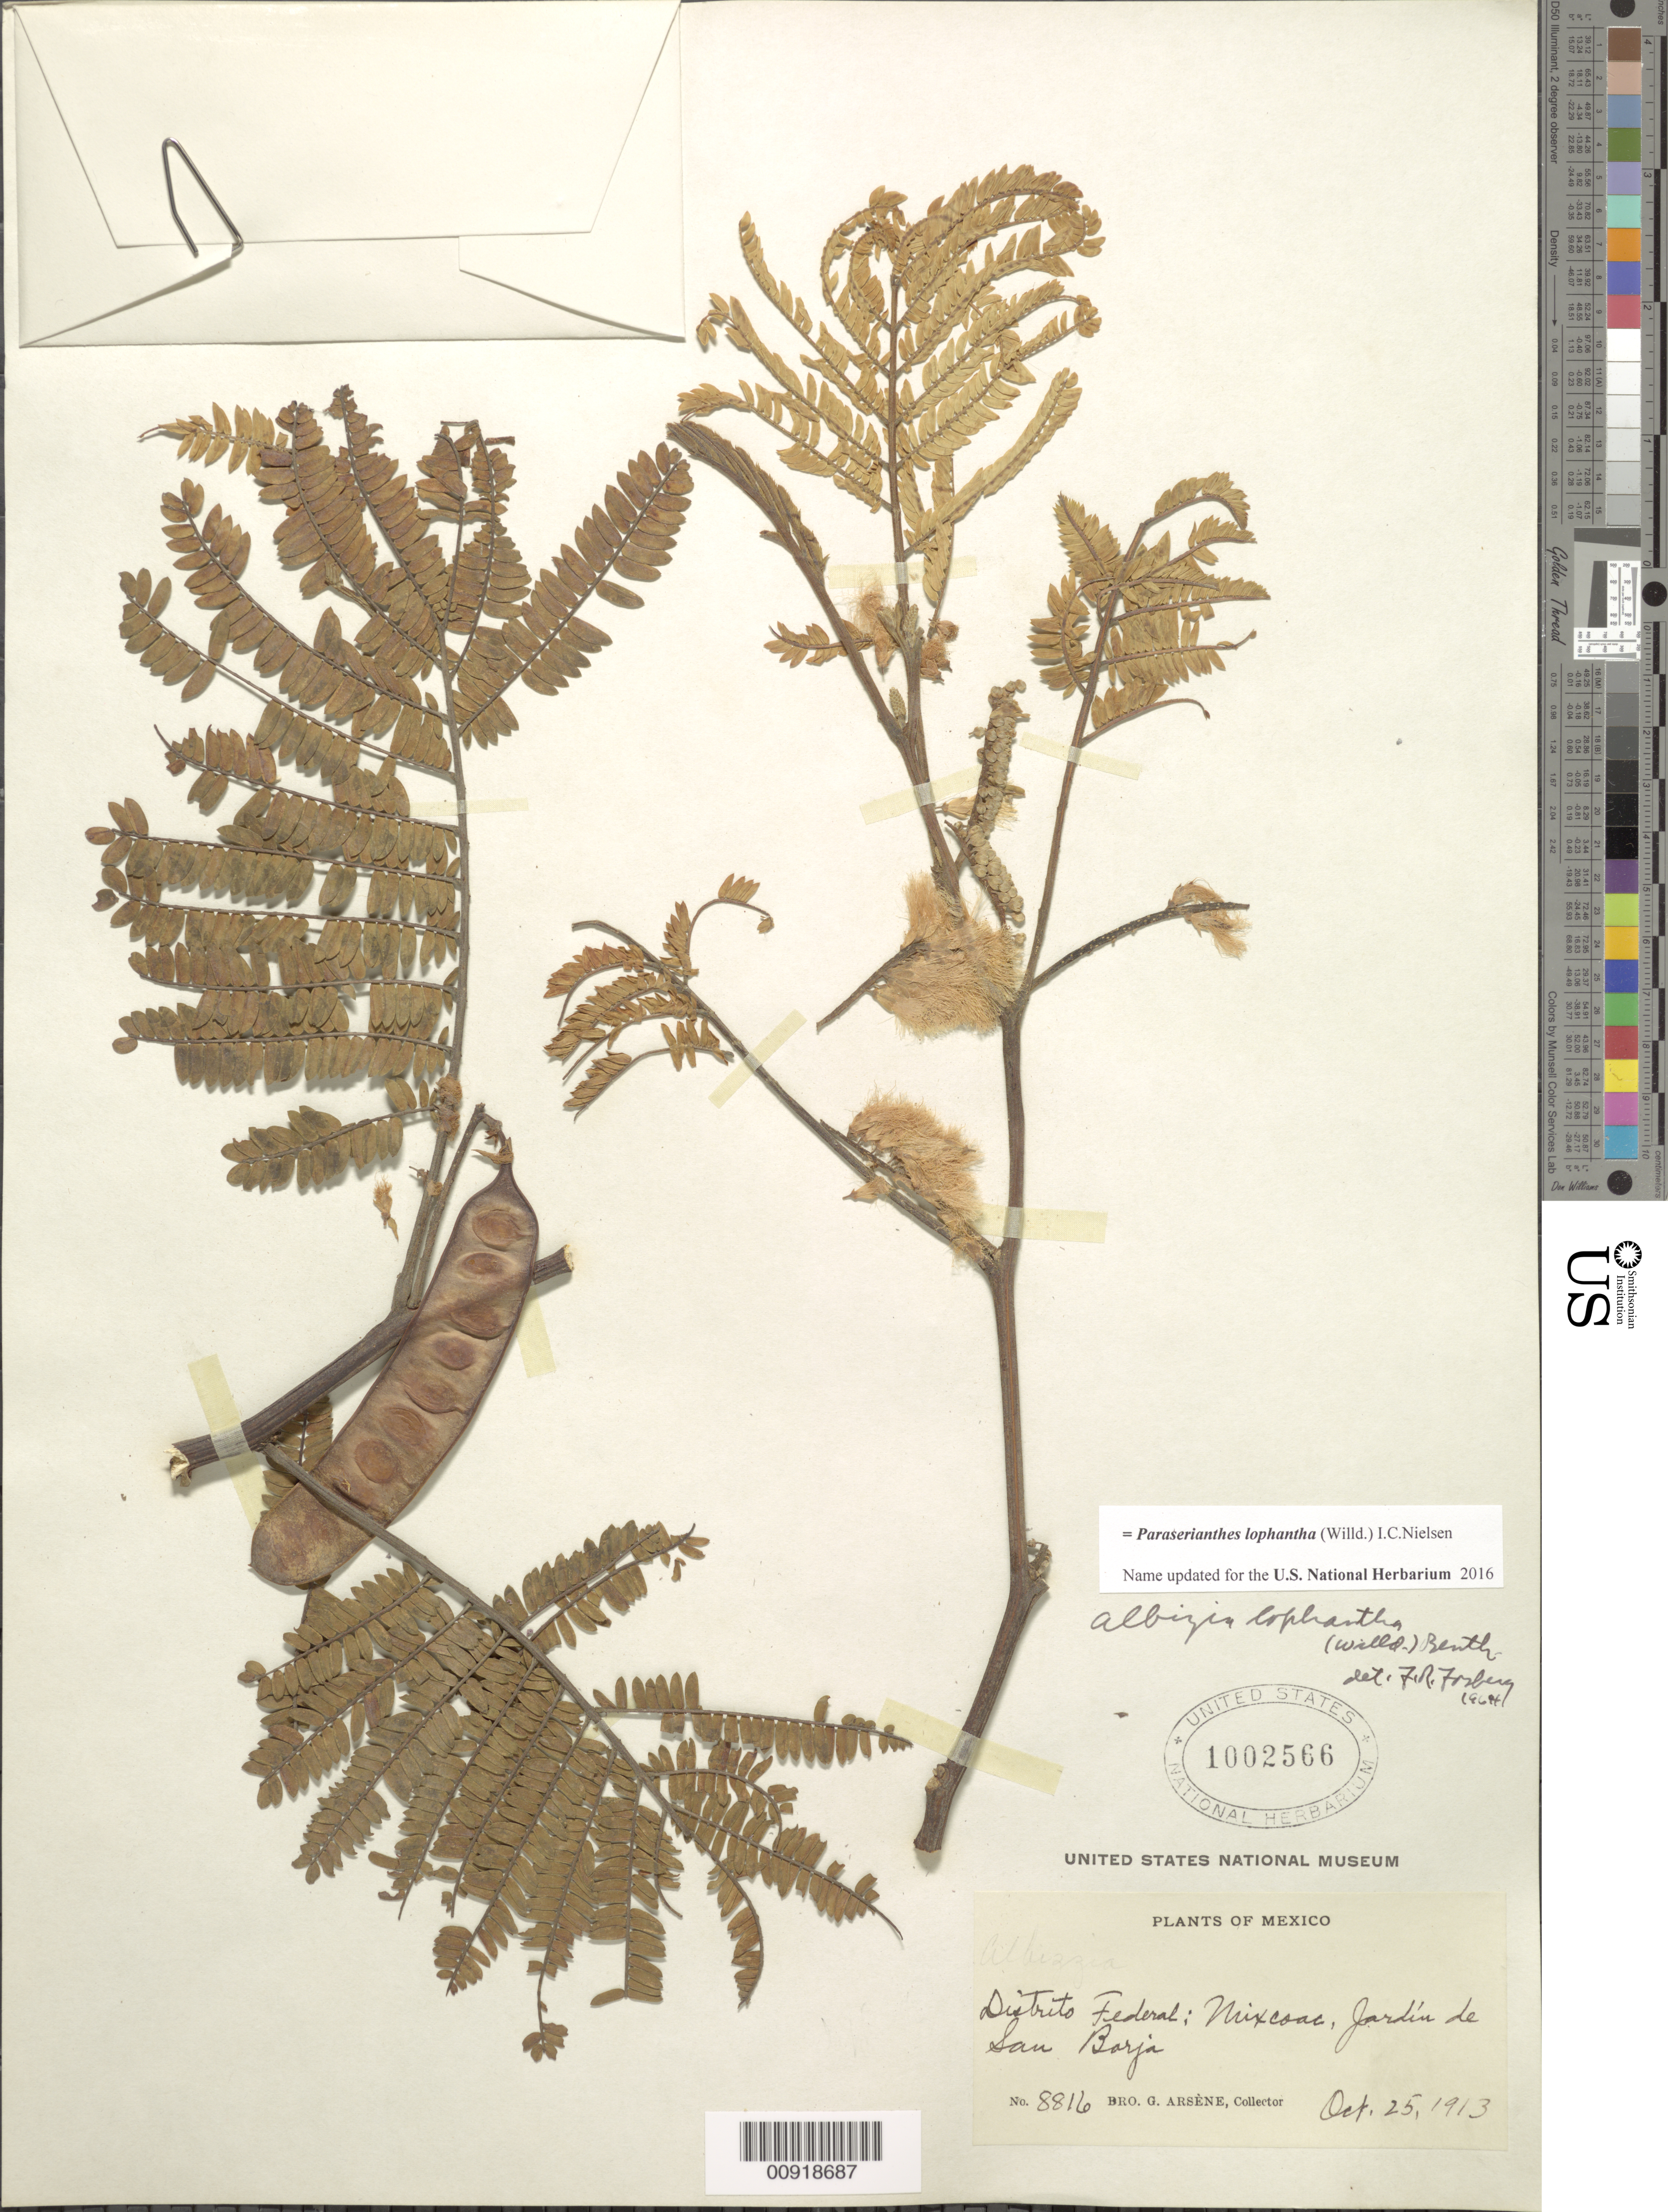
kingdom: Plantae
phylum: Tracheophyta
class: Magnoliopsida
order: Fabales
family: Fabaceae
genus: Paraserianthes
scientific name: Paraserianthes lophantha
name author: (Vent.) I.C. Nielsen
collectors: Bro. G. Arsène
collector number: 8816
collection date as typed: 25 Oct 1913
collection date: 1913-10-25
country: Mexico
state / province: Distrito Federal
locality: Distrito Federal: Mixcoac, Jardín de San Borja.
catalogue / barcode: US 1002566